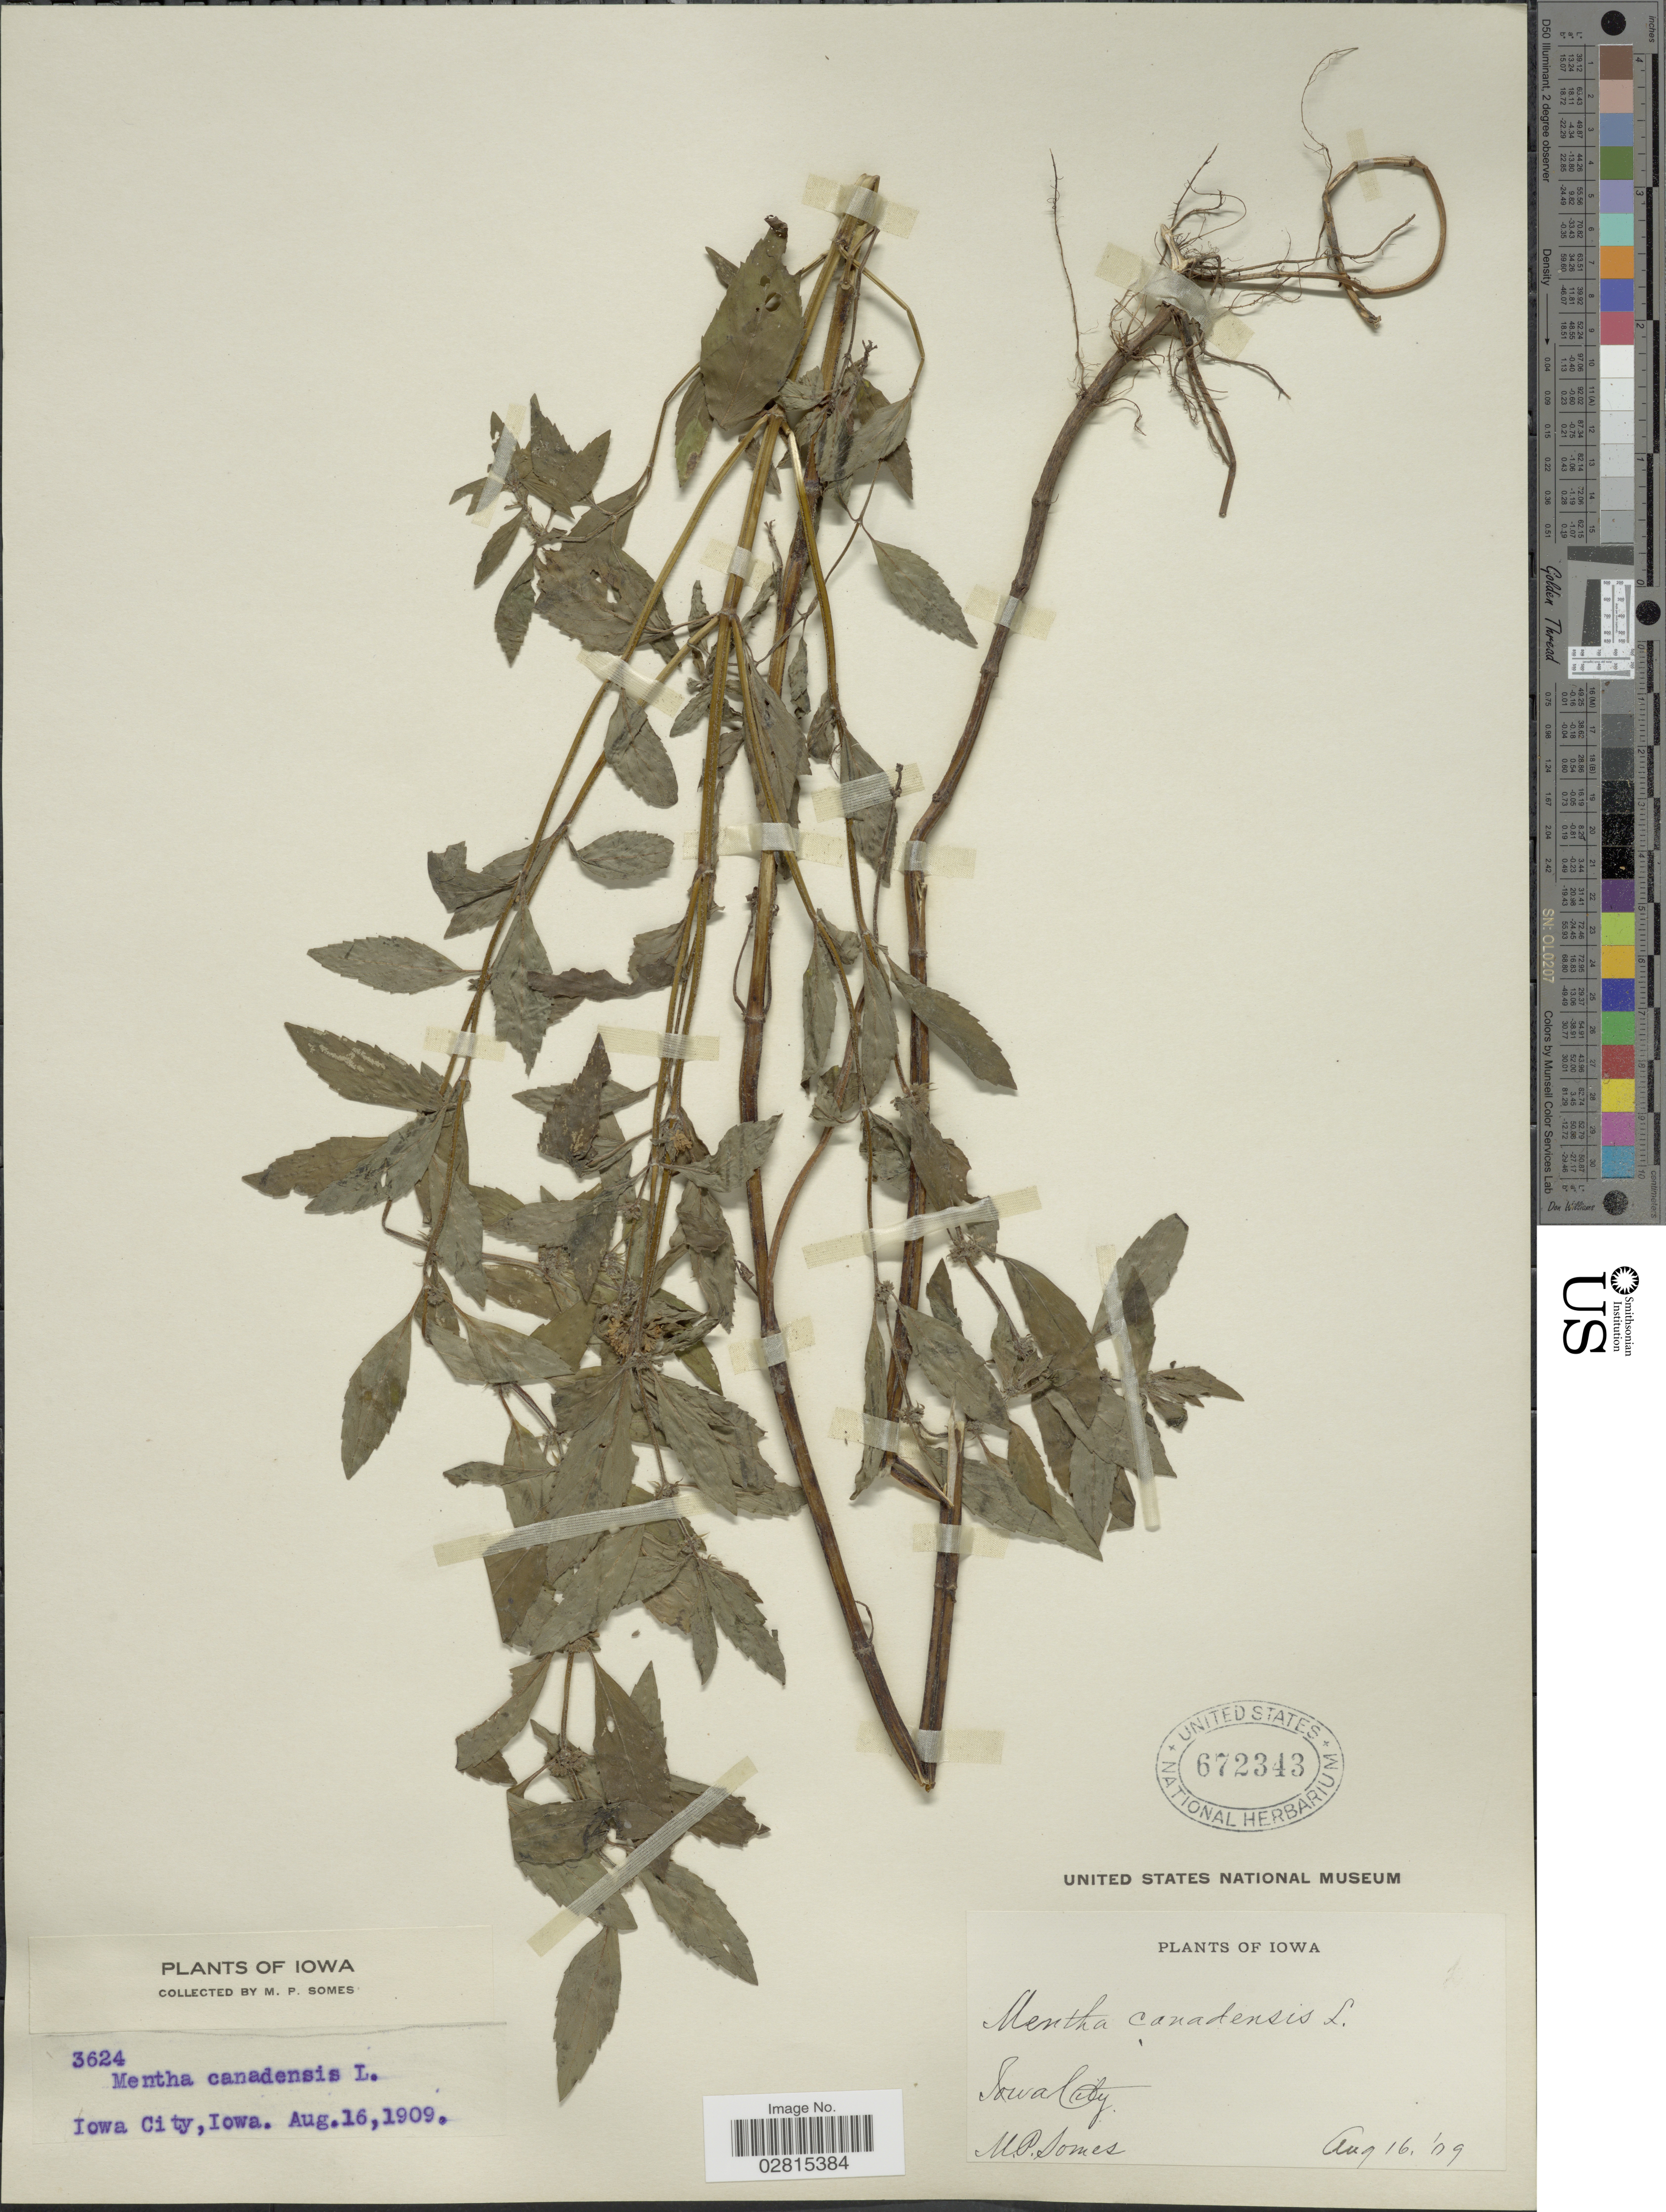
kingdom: Plantae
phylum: Tracheophyta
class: Magnoliopsida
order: Lamiales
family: Lamiaceae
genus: Mentha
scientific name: Mentha canadensis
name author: L.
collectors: M. Somes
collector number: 3624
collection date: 1909-08-16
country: United States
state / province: Iowa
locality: Iowa City.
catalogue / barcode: US 672343